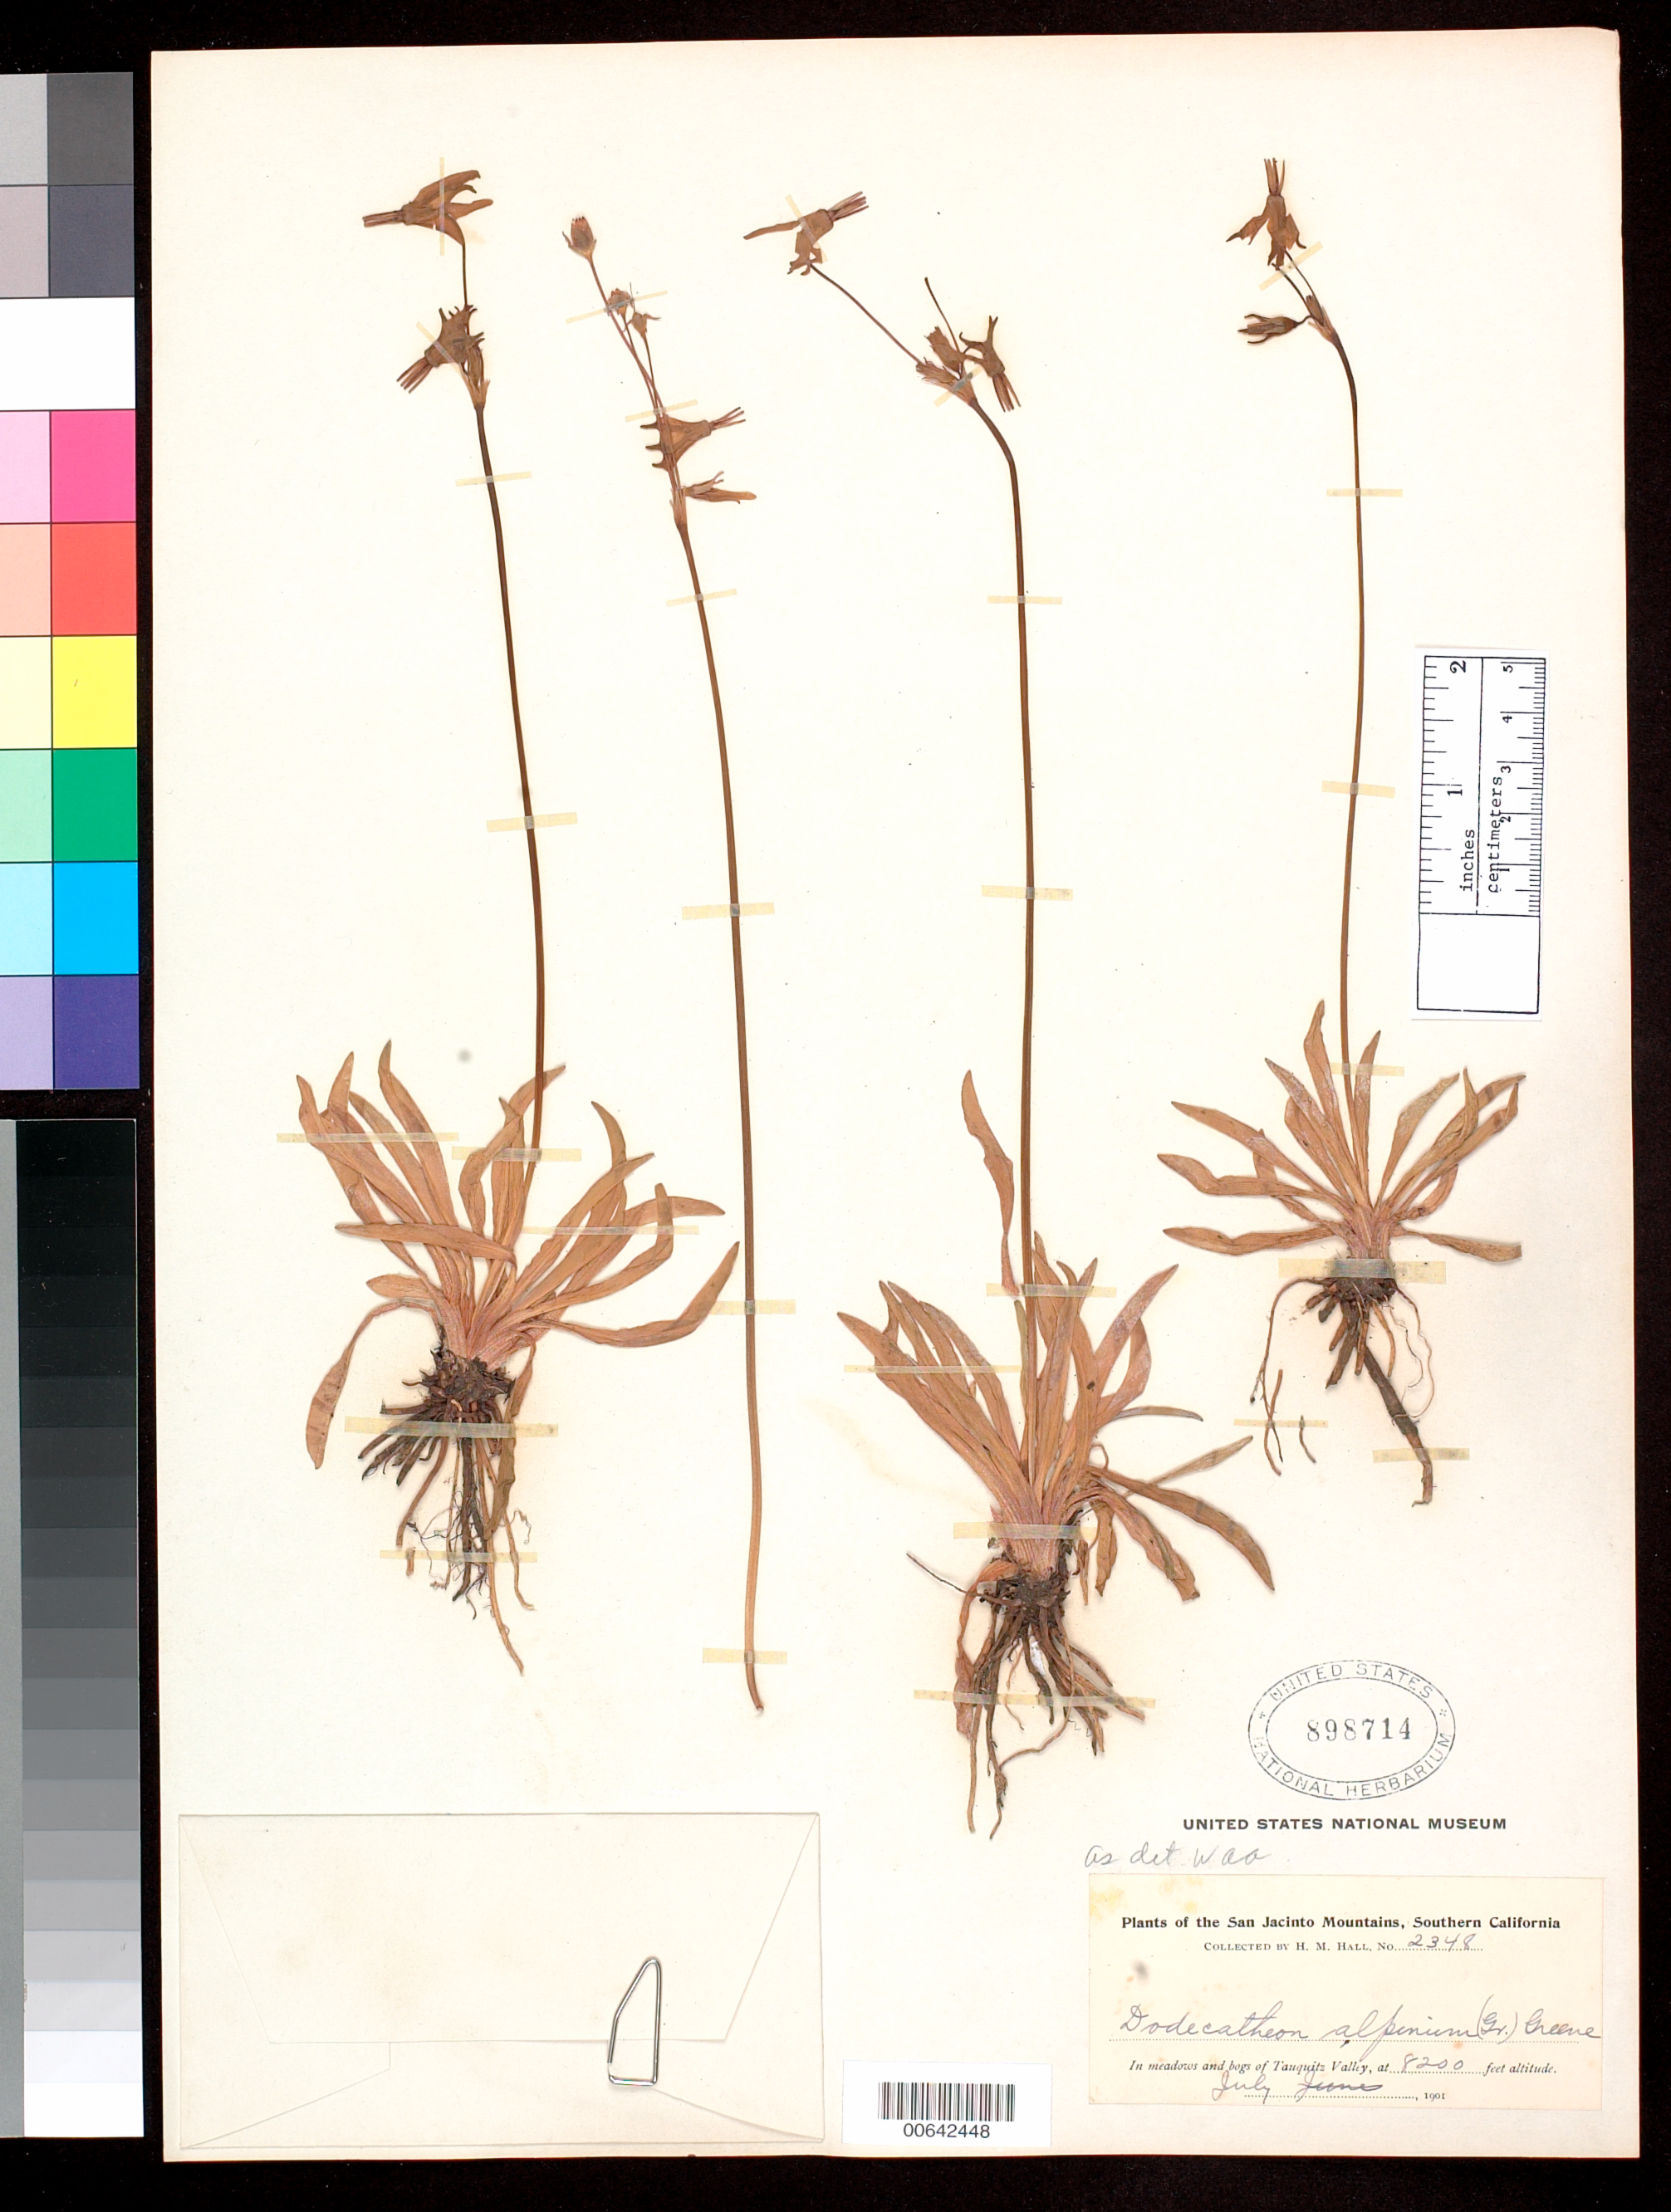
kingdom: Plantae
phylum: Tracheophyta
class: Magnoliopsida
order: Ericales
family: Primulaceae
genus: Dodecatheon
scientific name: Dodecatheon alpinum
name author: (A. Gray) Greene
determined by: Archer, W. A., (NA), United States National Arboretum, USDA/ARS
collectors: H. M. Hall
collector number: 2348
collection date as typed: Jul 1901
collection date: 1901-07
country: United States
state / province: California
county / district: Riverside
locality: San Jacinto Mts., Tauquitz Valley.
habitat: In meadows and bogs.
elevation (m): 2499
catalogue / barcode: US 898714